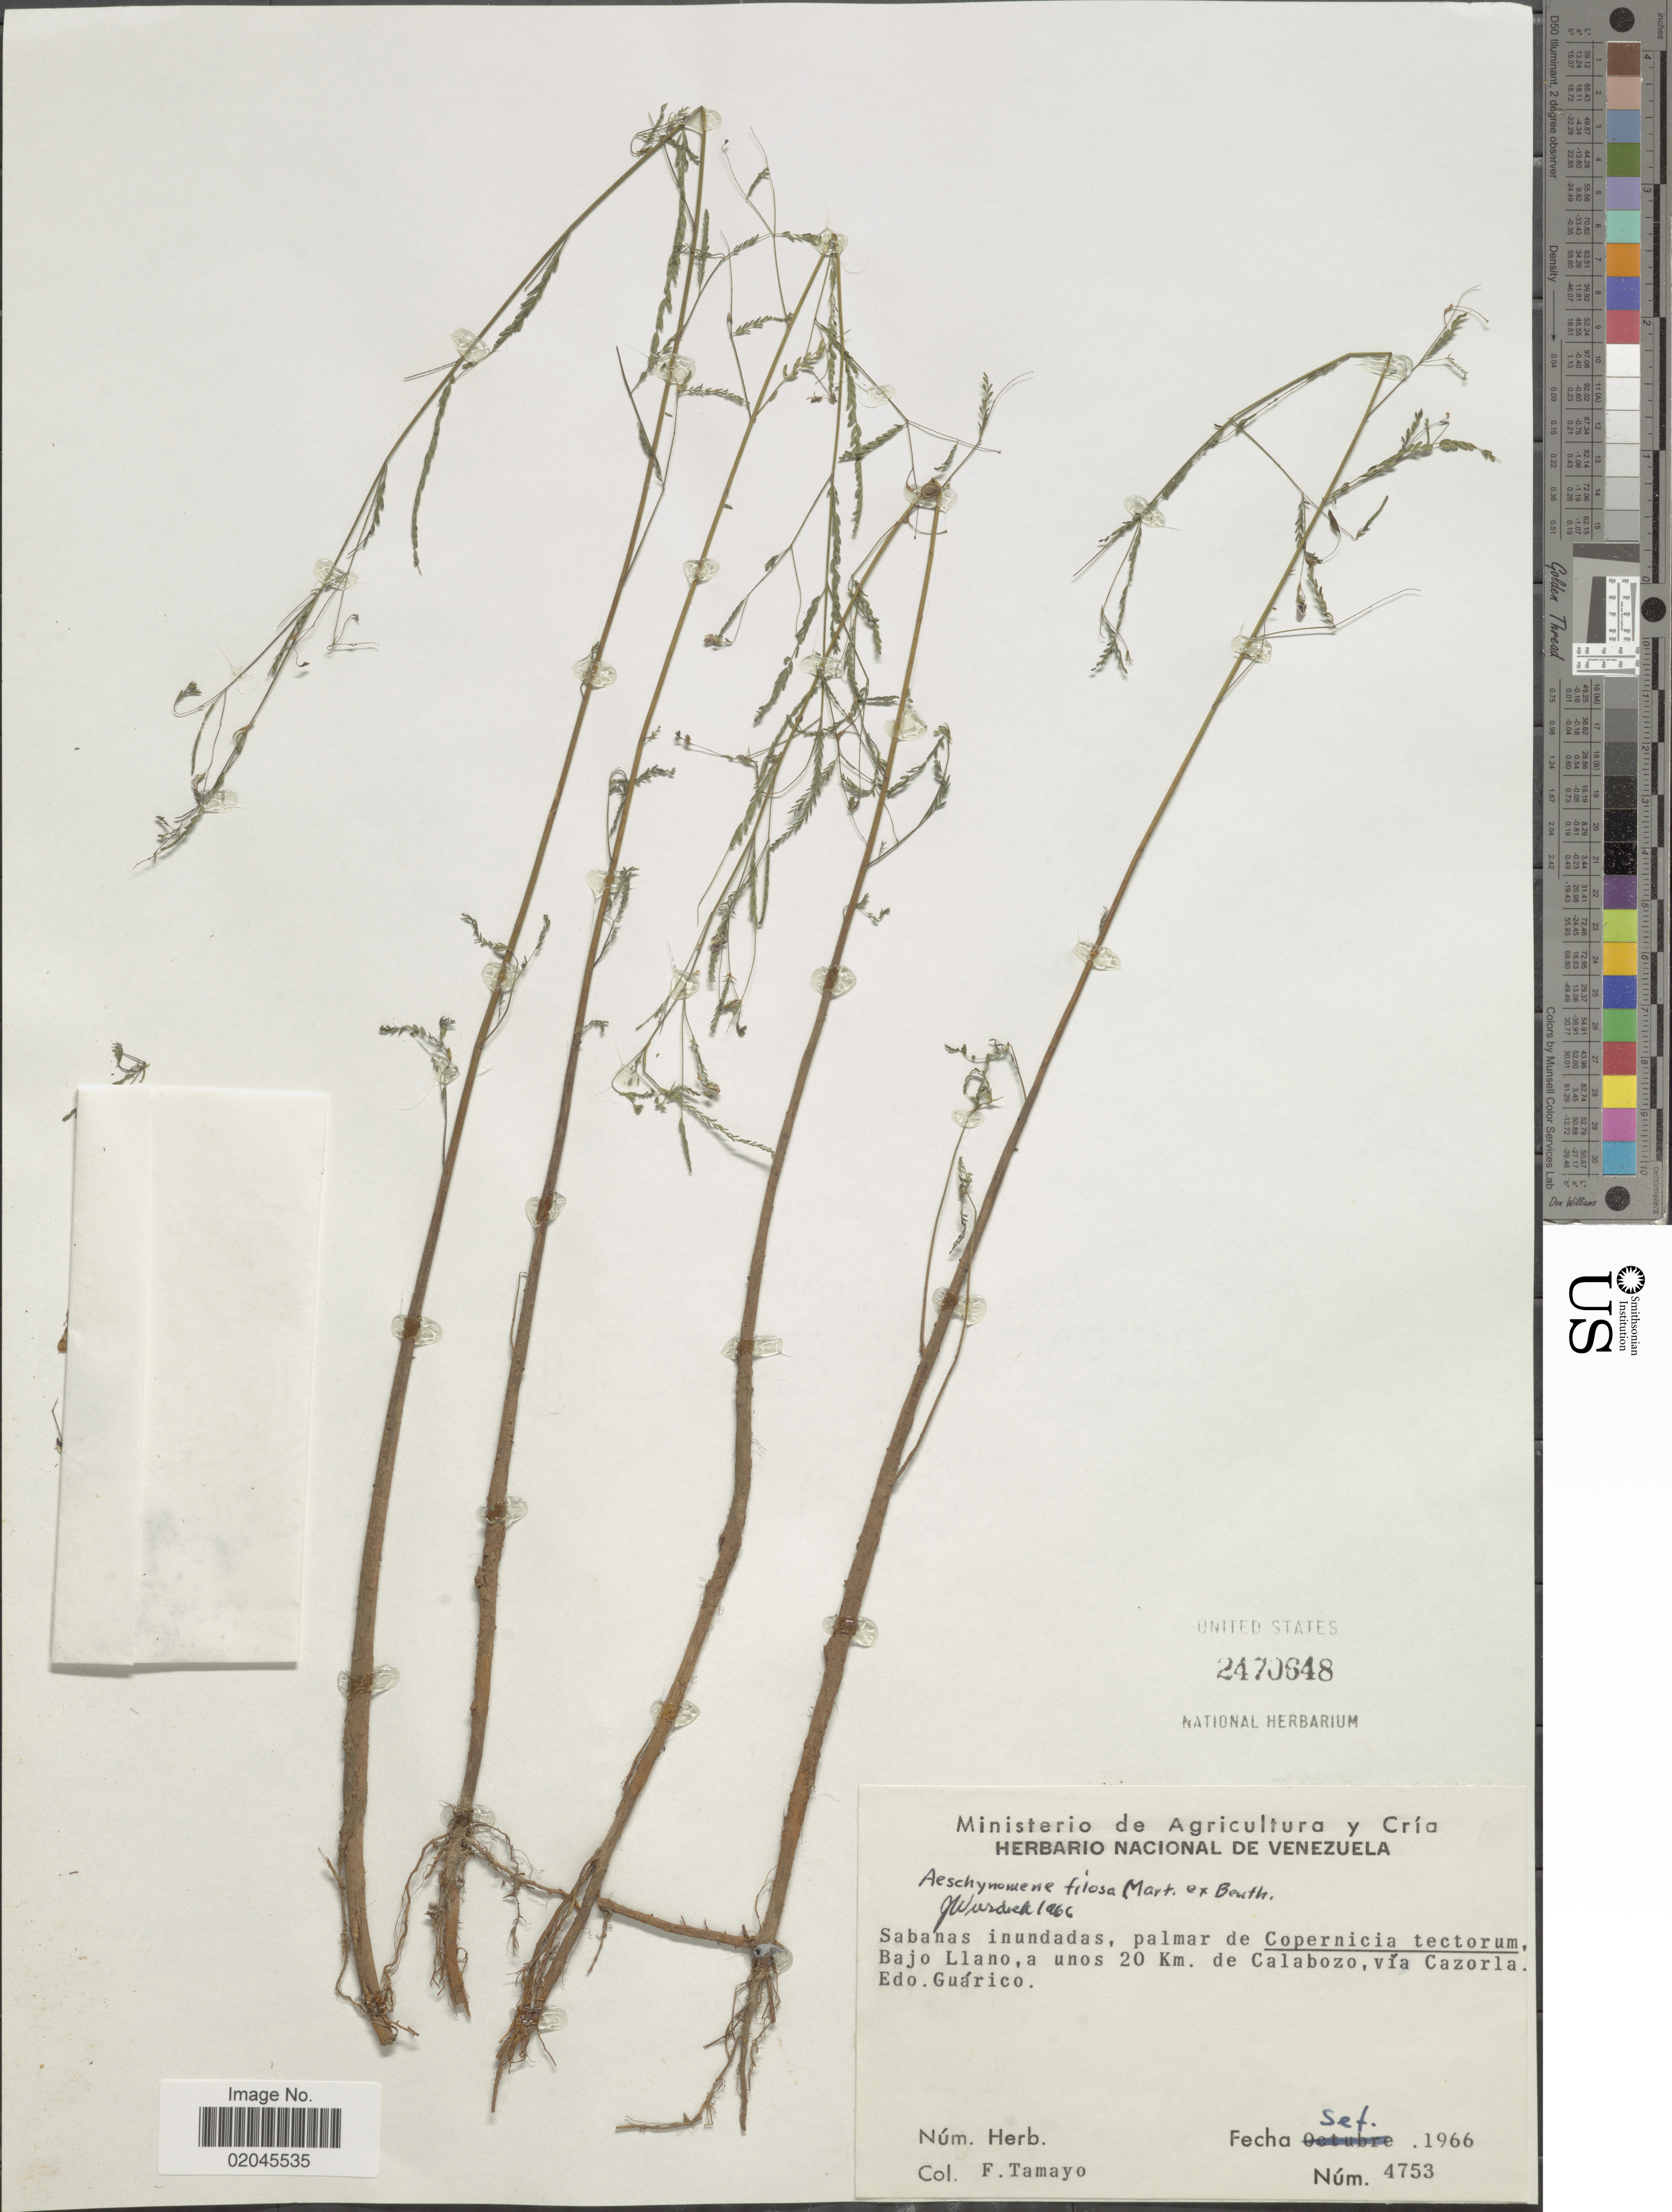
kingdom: Plantae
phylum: Tracheophyta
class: Magnoliopsida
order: Fabales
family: Fabaceae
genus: Aeschynomene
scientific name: Aeschynomene filosa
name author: Mart. ex Benth.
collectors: F. Tamayo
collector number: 4753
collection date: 1966-09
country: Venezuela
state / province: Guárico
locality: Sabanas inundadas, Bajo Llano, a unos 20 Km. de Calabozo, via Cazrorla.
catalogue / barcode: US 2470648